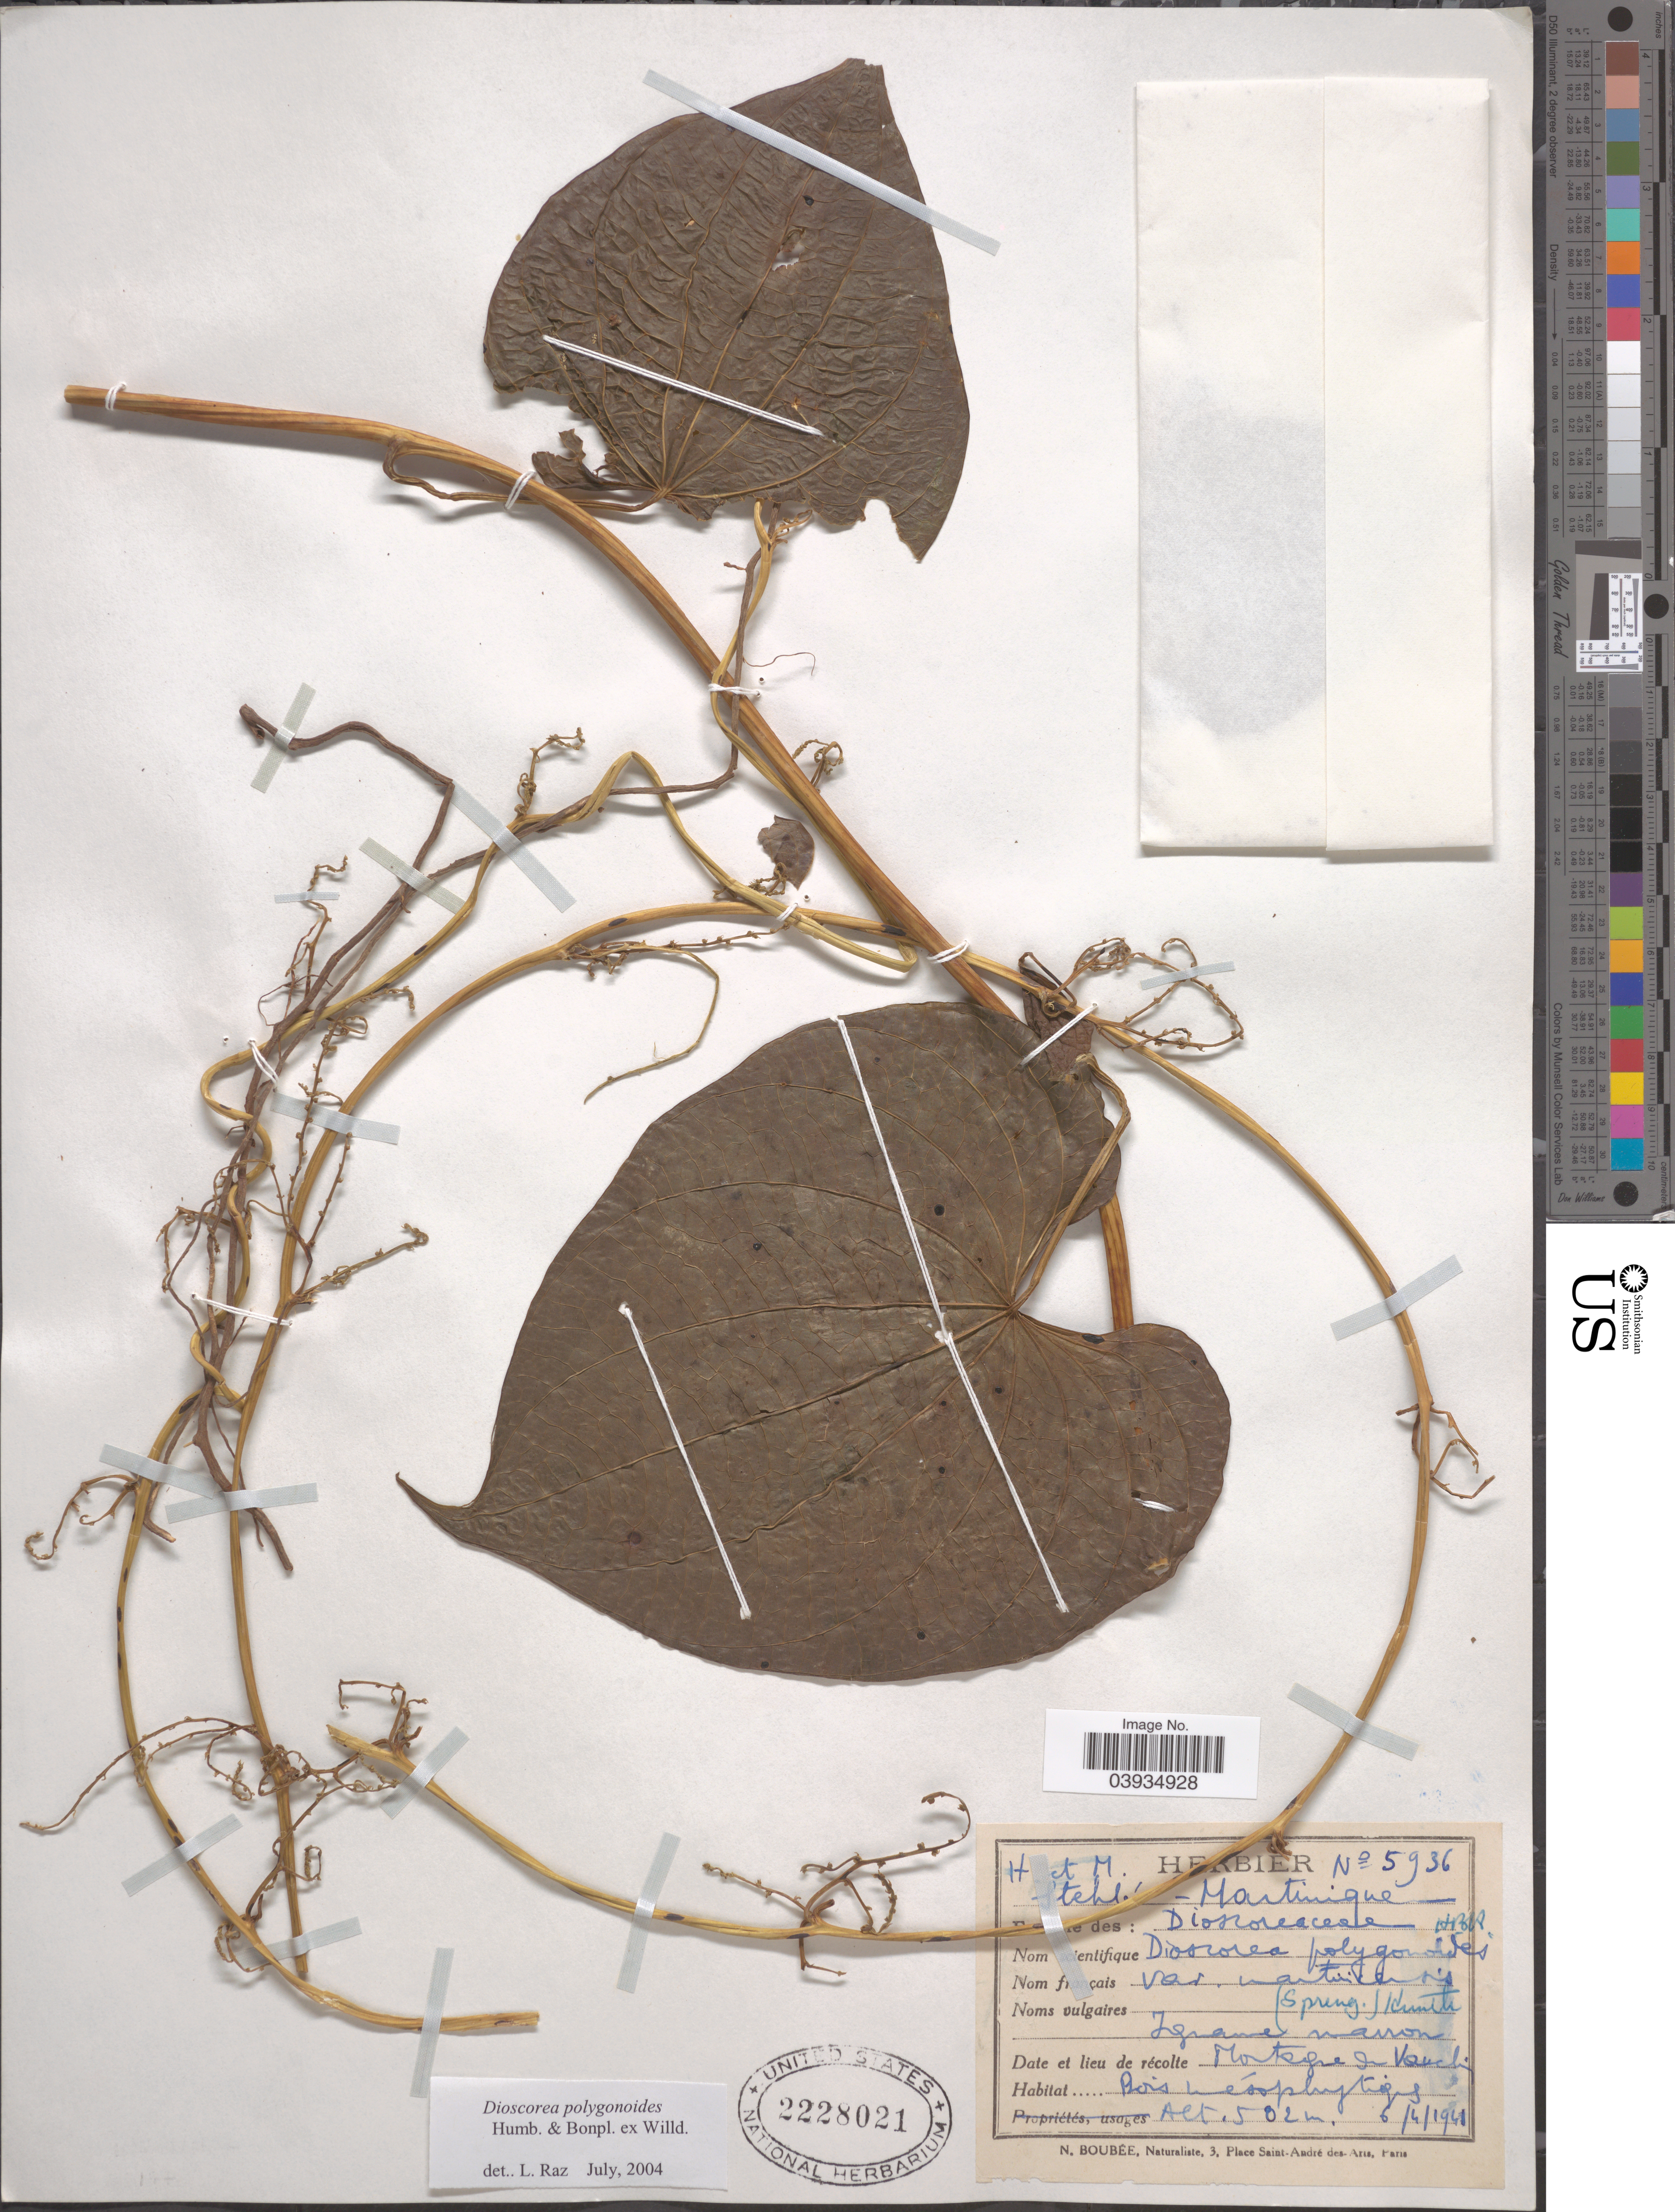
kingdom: Plantae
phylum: Tracheophyta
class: Liliopsida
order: Dioscoreales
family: Dioscoreaceae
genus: Dioscorea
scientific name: Dioscorea polygonoides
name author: Humb. & Bonpl. ex Willd.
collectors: H. Stehlé & M. Stehlé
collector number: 5936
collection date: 1948-04-06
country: Martinique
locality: Montagne de Vauclin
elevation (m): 502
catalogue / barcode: US 2228021